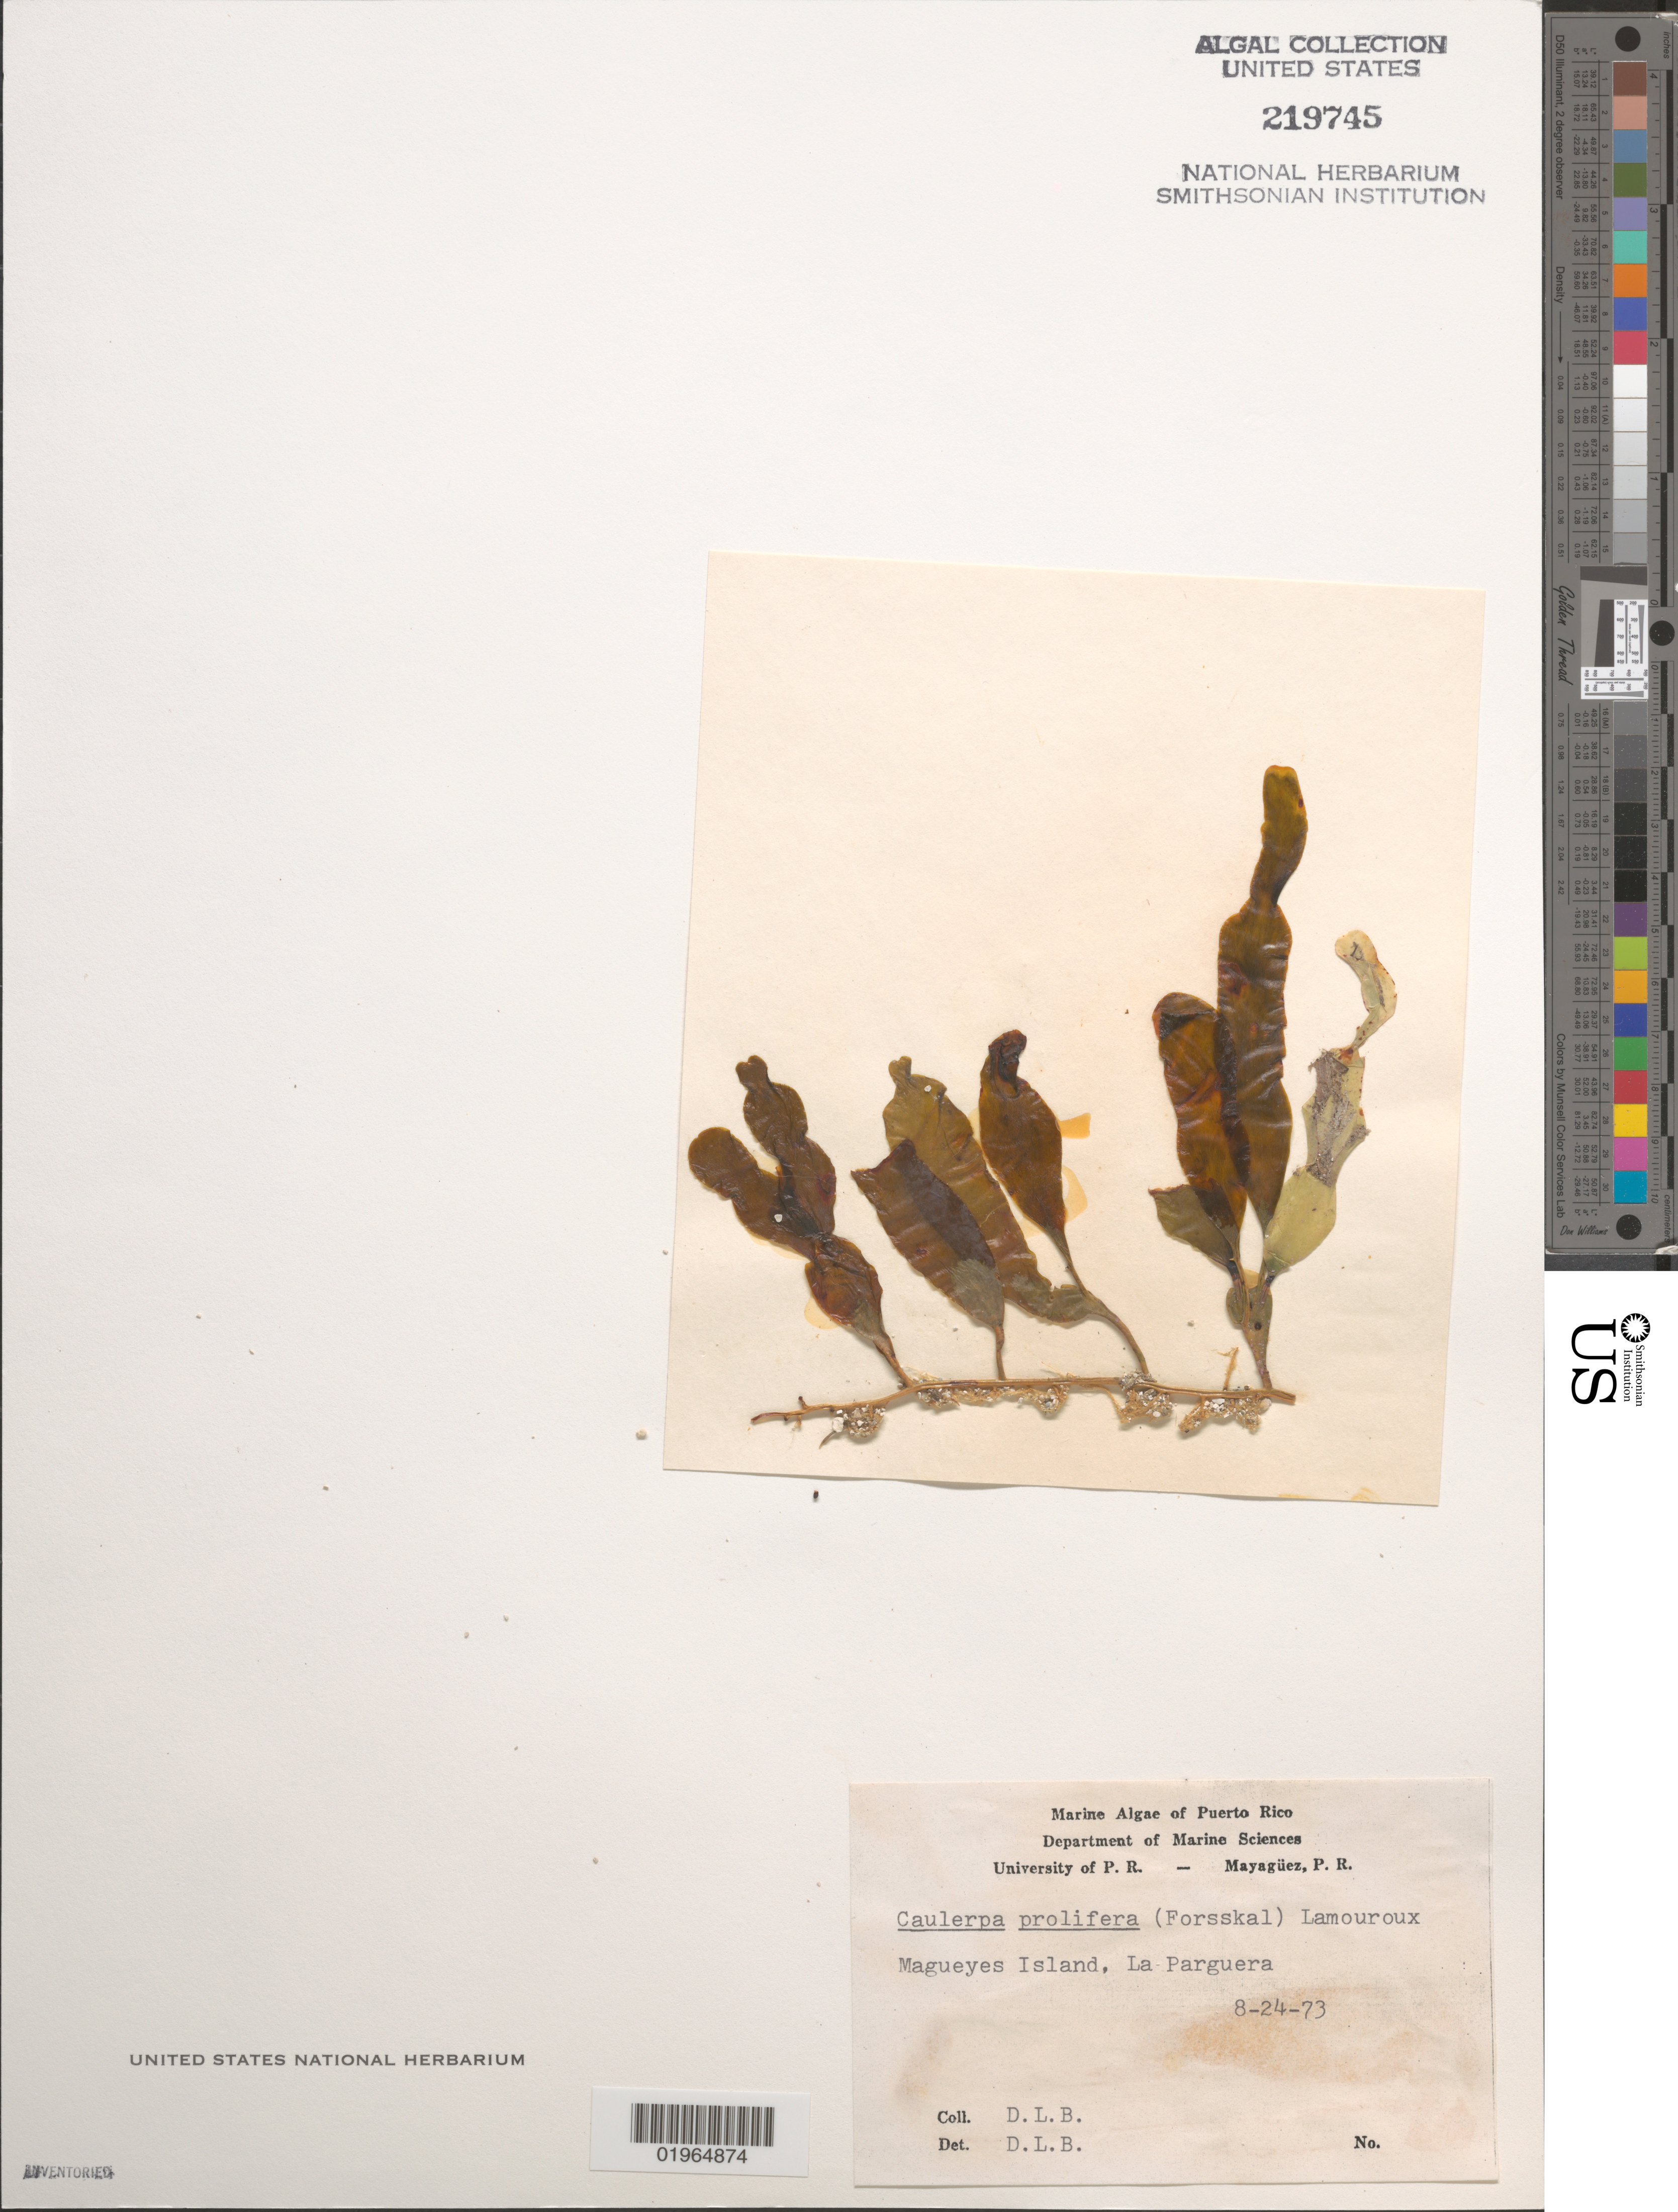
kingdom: Plantae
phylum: Chlorophyta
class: Ulvophyceae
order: Bryopsidales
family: Caulerpaceae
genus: Caulerpa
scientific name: Caulerpa prolifera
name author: (Forssk.) J.V.Lamouroux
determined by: Ballantine, D. L.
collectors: D.L. Ballantine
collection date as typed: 24 Aug 1973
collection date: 1973-08-24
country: Puerto Rico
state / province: Lajas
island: Isla Magueyes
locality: La Parguera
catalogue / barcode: US 219745